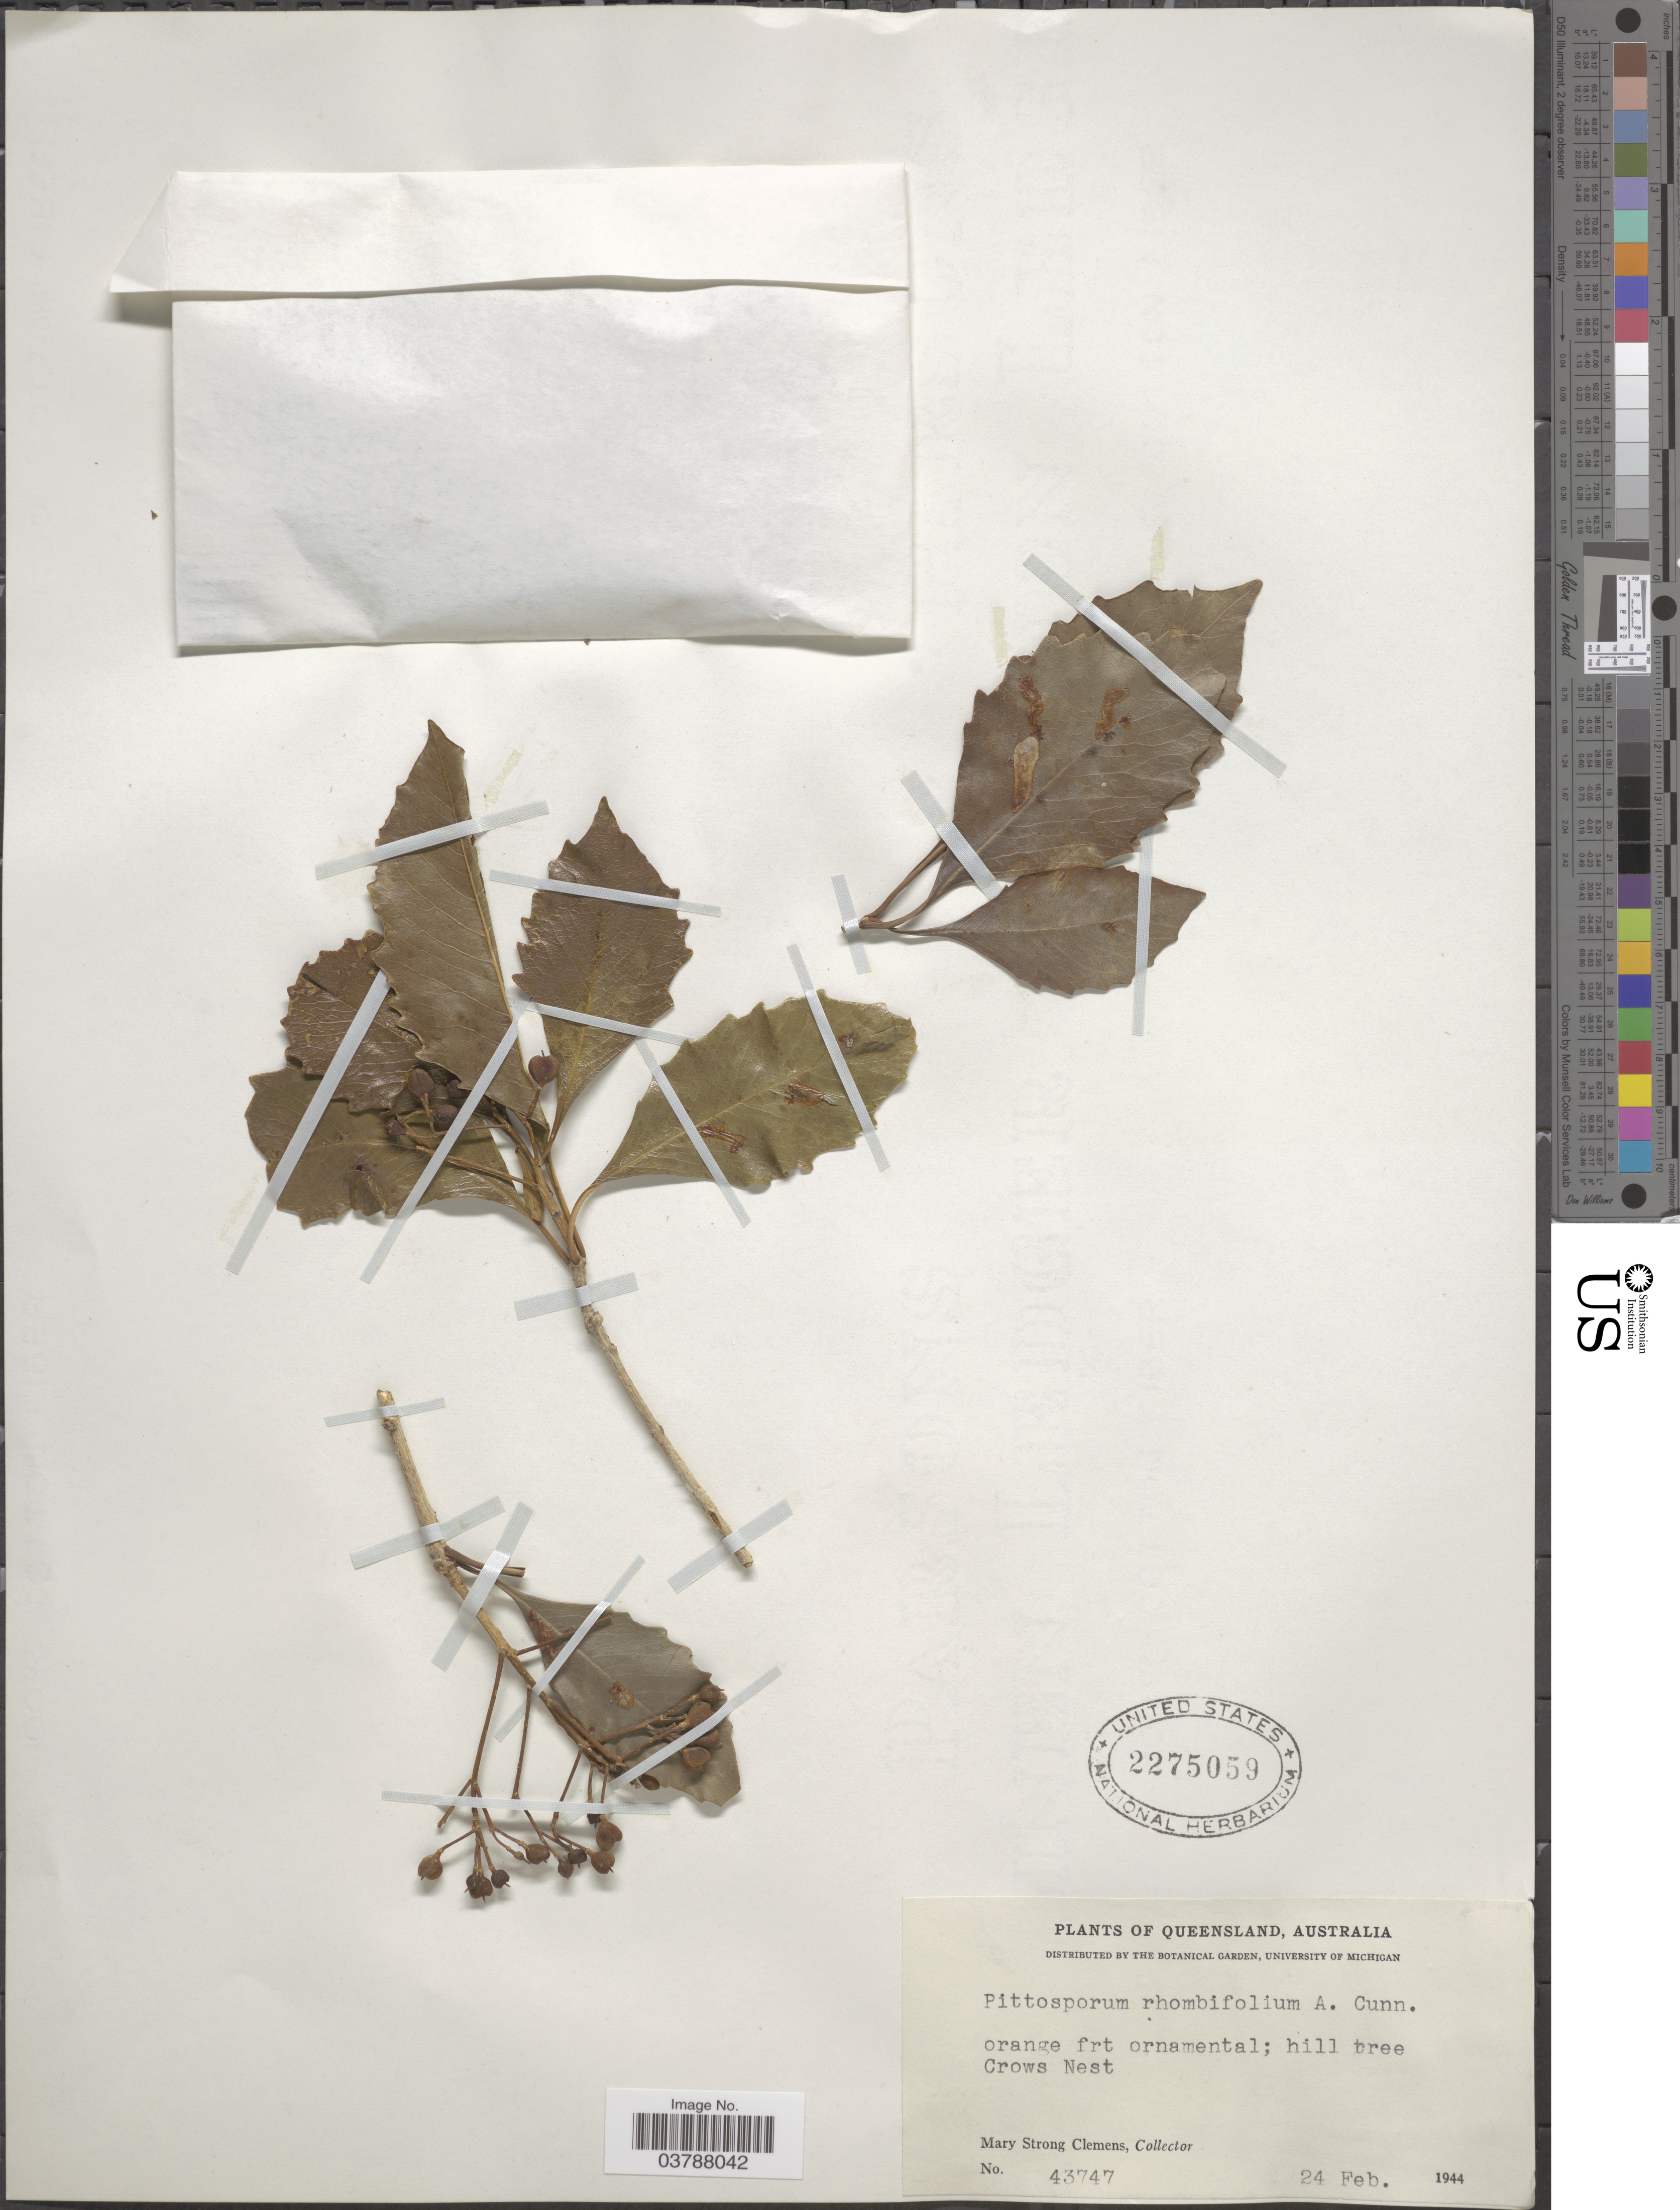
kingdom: Plantae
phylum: Tracheophyta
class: Magnoliopsida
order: Apiales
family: Pittosporaceae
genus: Auranticarpa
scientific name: Auranticarpa rhombifolia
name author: L.W. Cayzer et al.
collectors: M. S. Clemens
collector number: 43747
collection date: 1944-02-24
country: Australia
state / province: Queensland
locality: Crows Nest.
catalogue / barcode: US 2275059